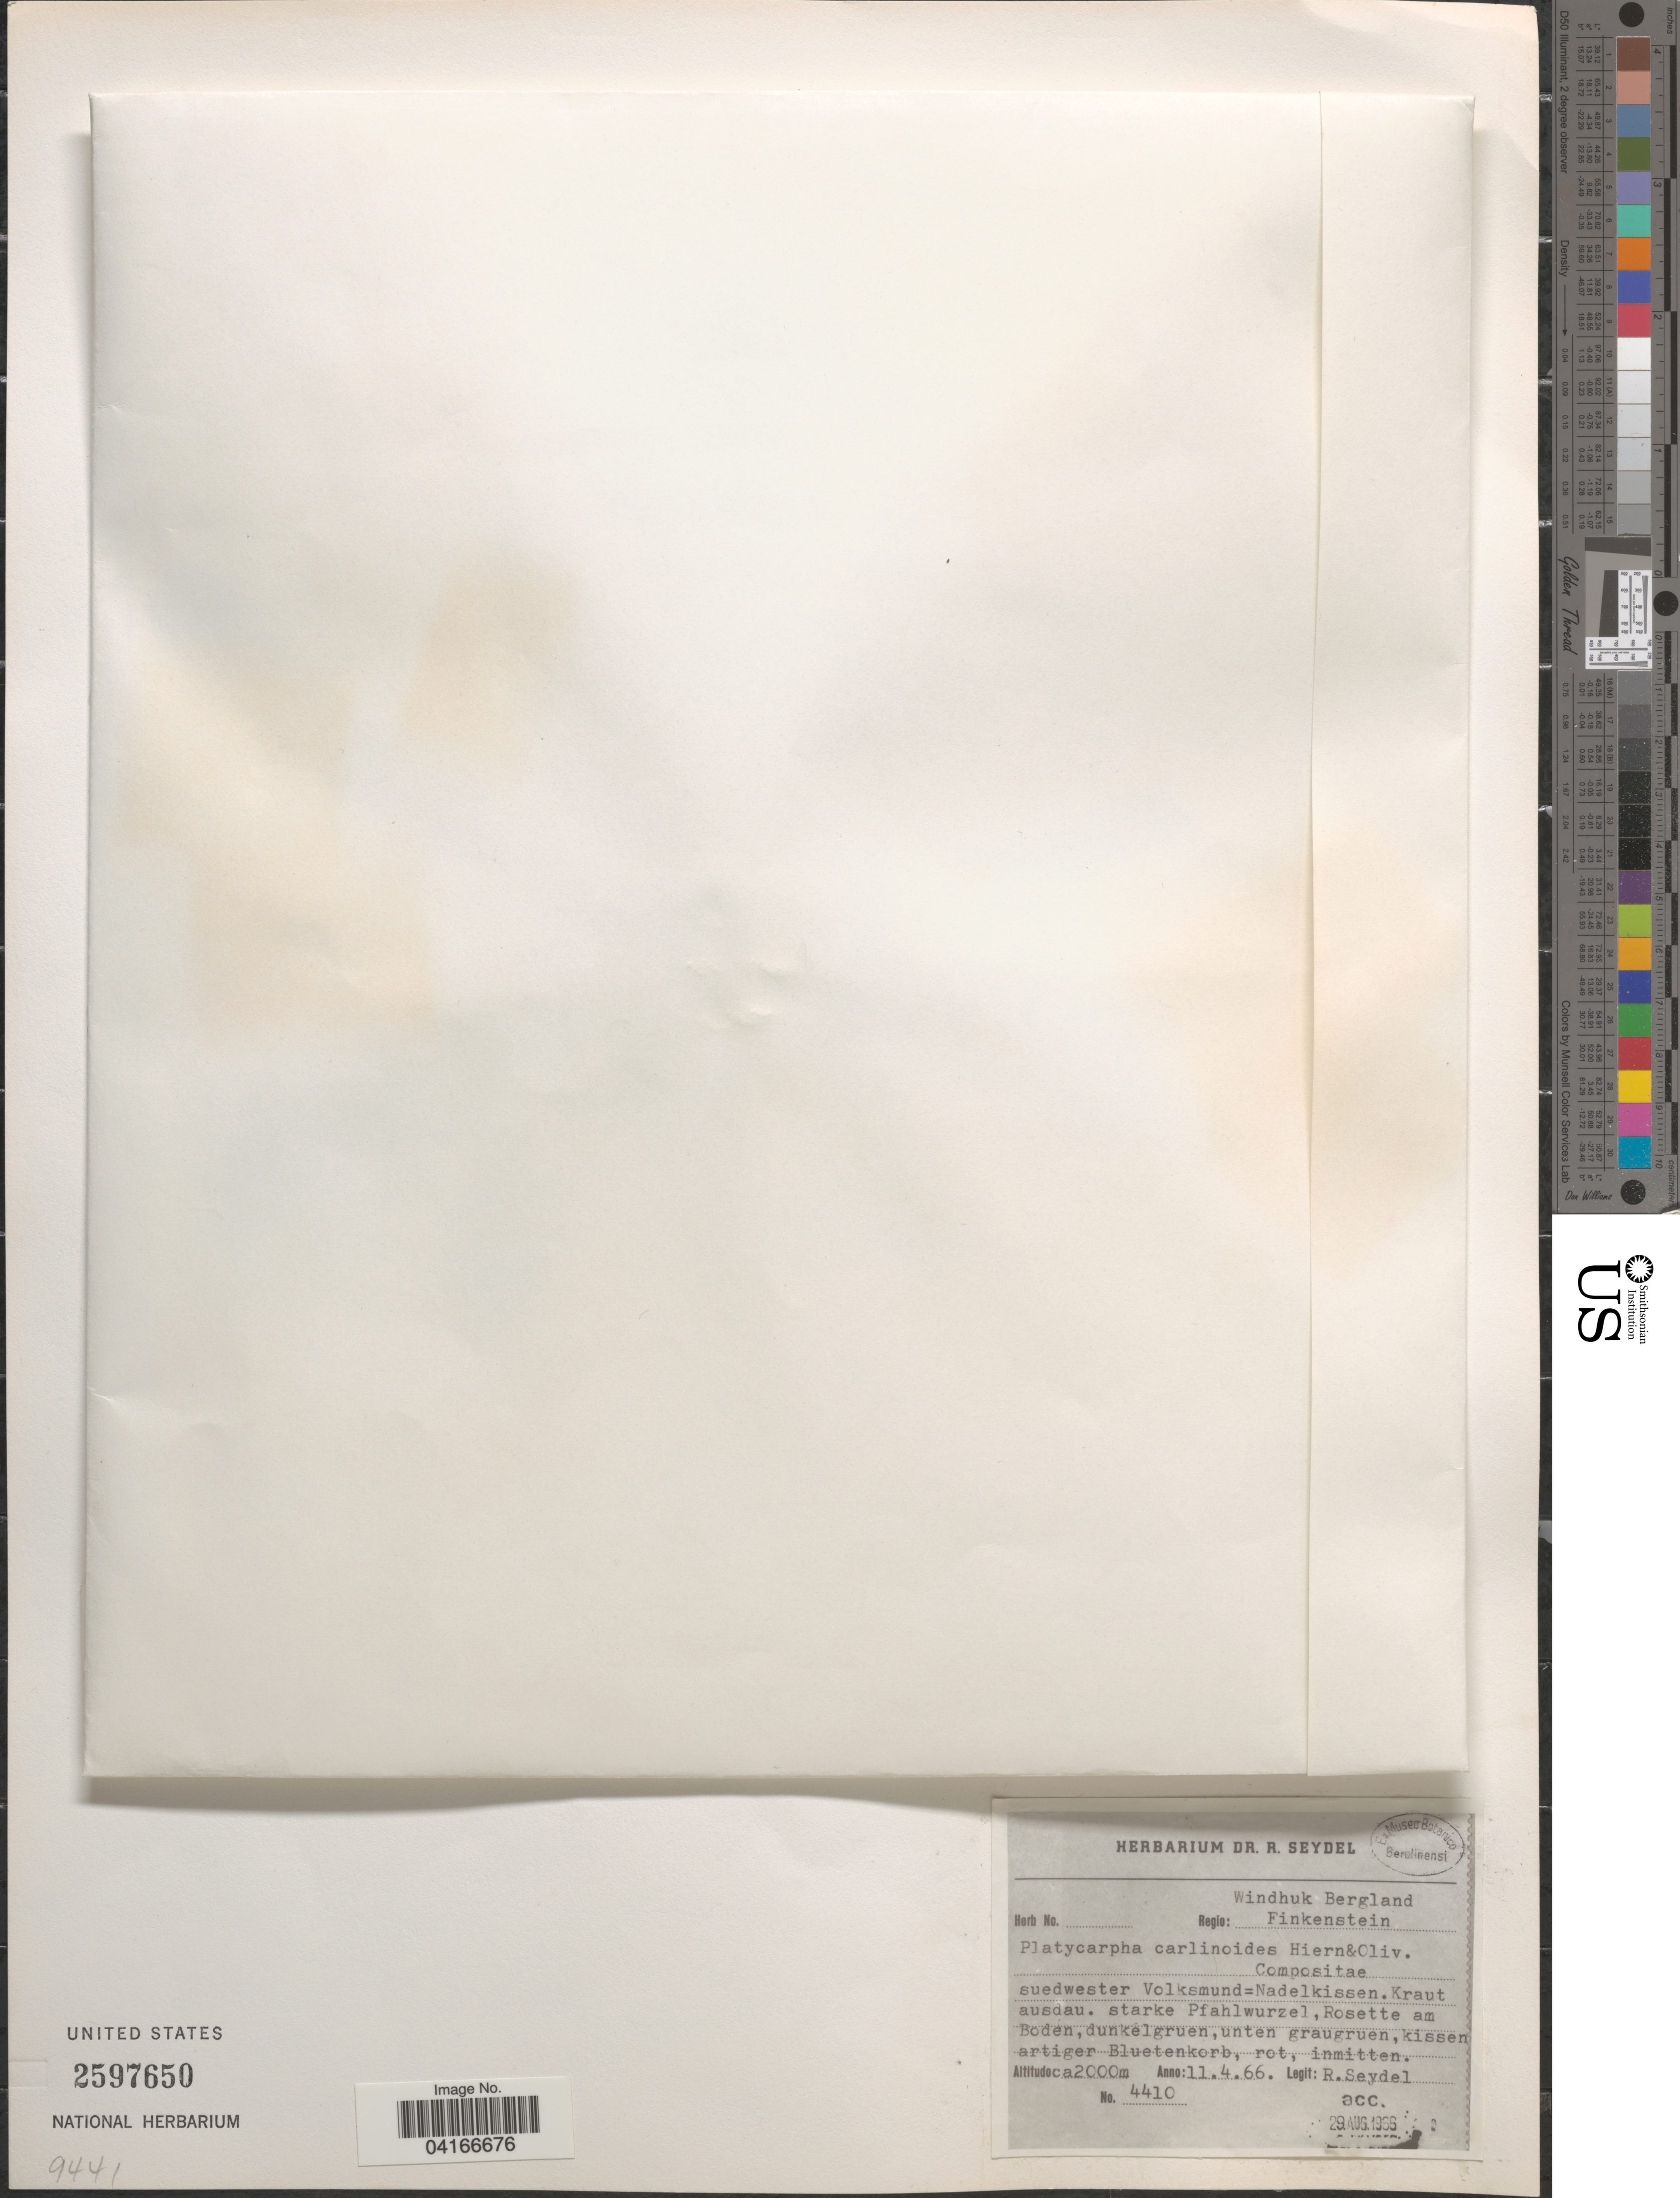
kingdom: Plantae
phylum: Tracheophyta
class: Magnoliopsida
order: Asterales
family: Asteraceae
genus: Platycarpha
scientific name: Platycarpha carlinoides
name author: Oliv. & Hiern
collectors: R. Seydel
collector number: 4410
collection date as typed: Transcribed d/m/y: 11/4/66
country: Namibia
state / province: Khomas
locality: Windhuk Bergland. Regio: Finkenstein. Suedwester Volksmund = Nadelkissen.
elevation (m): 2000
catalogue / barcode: US 2597650